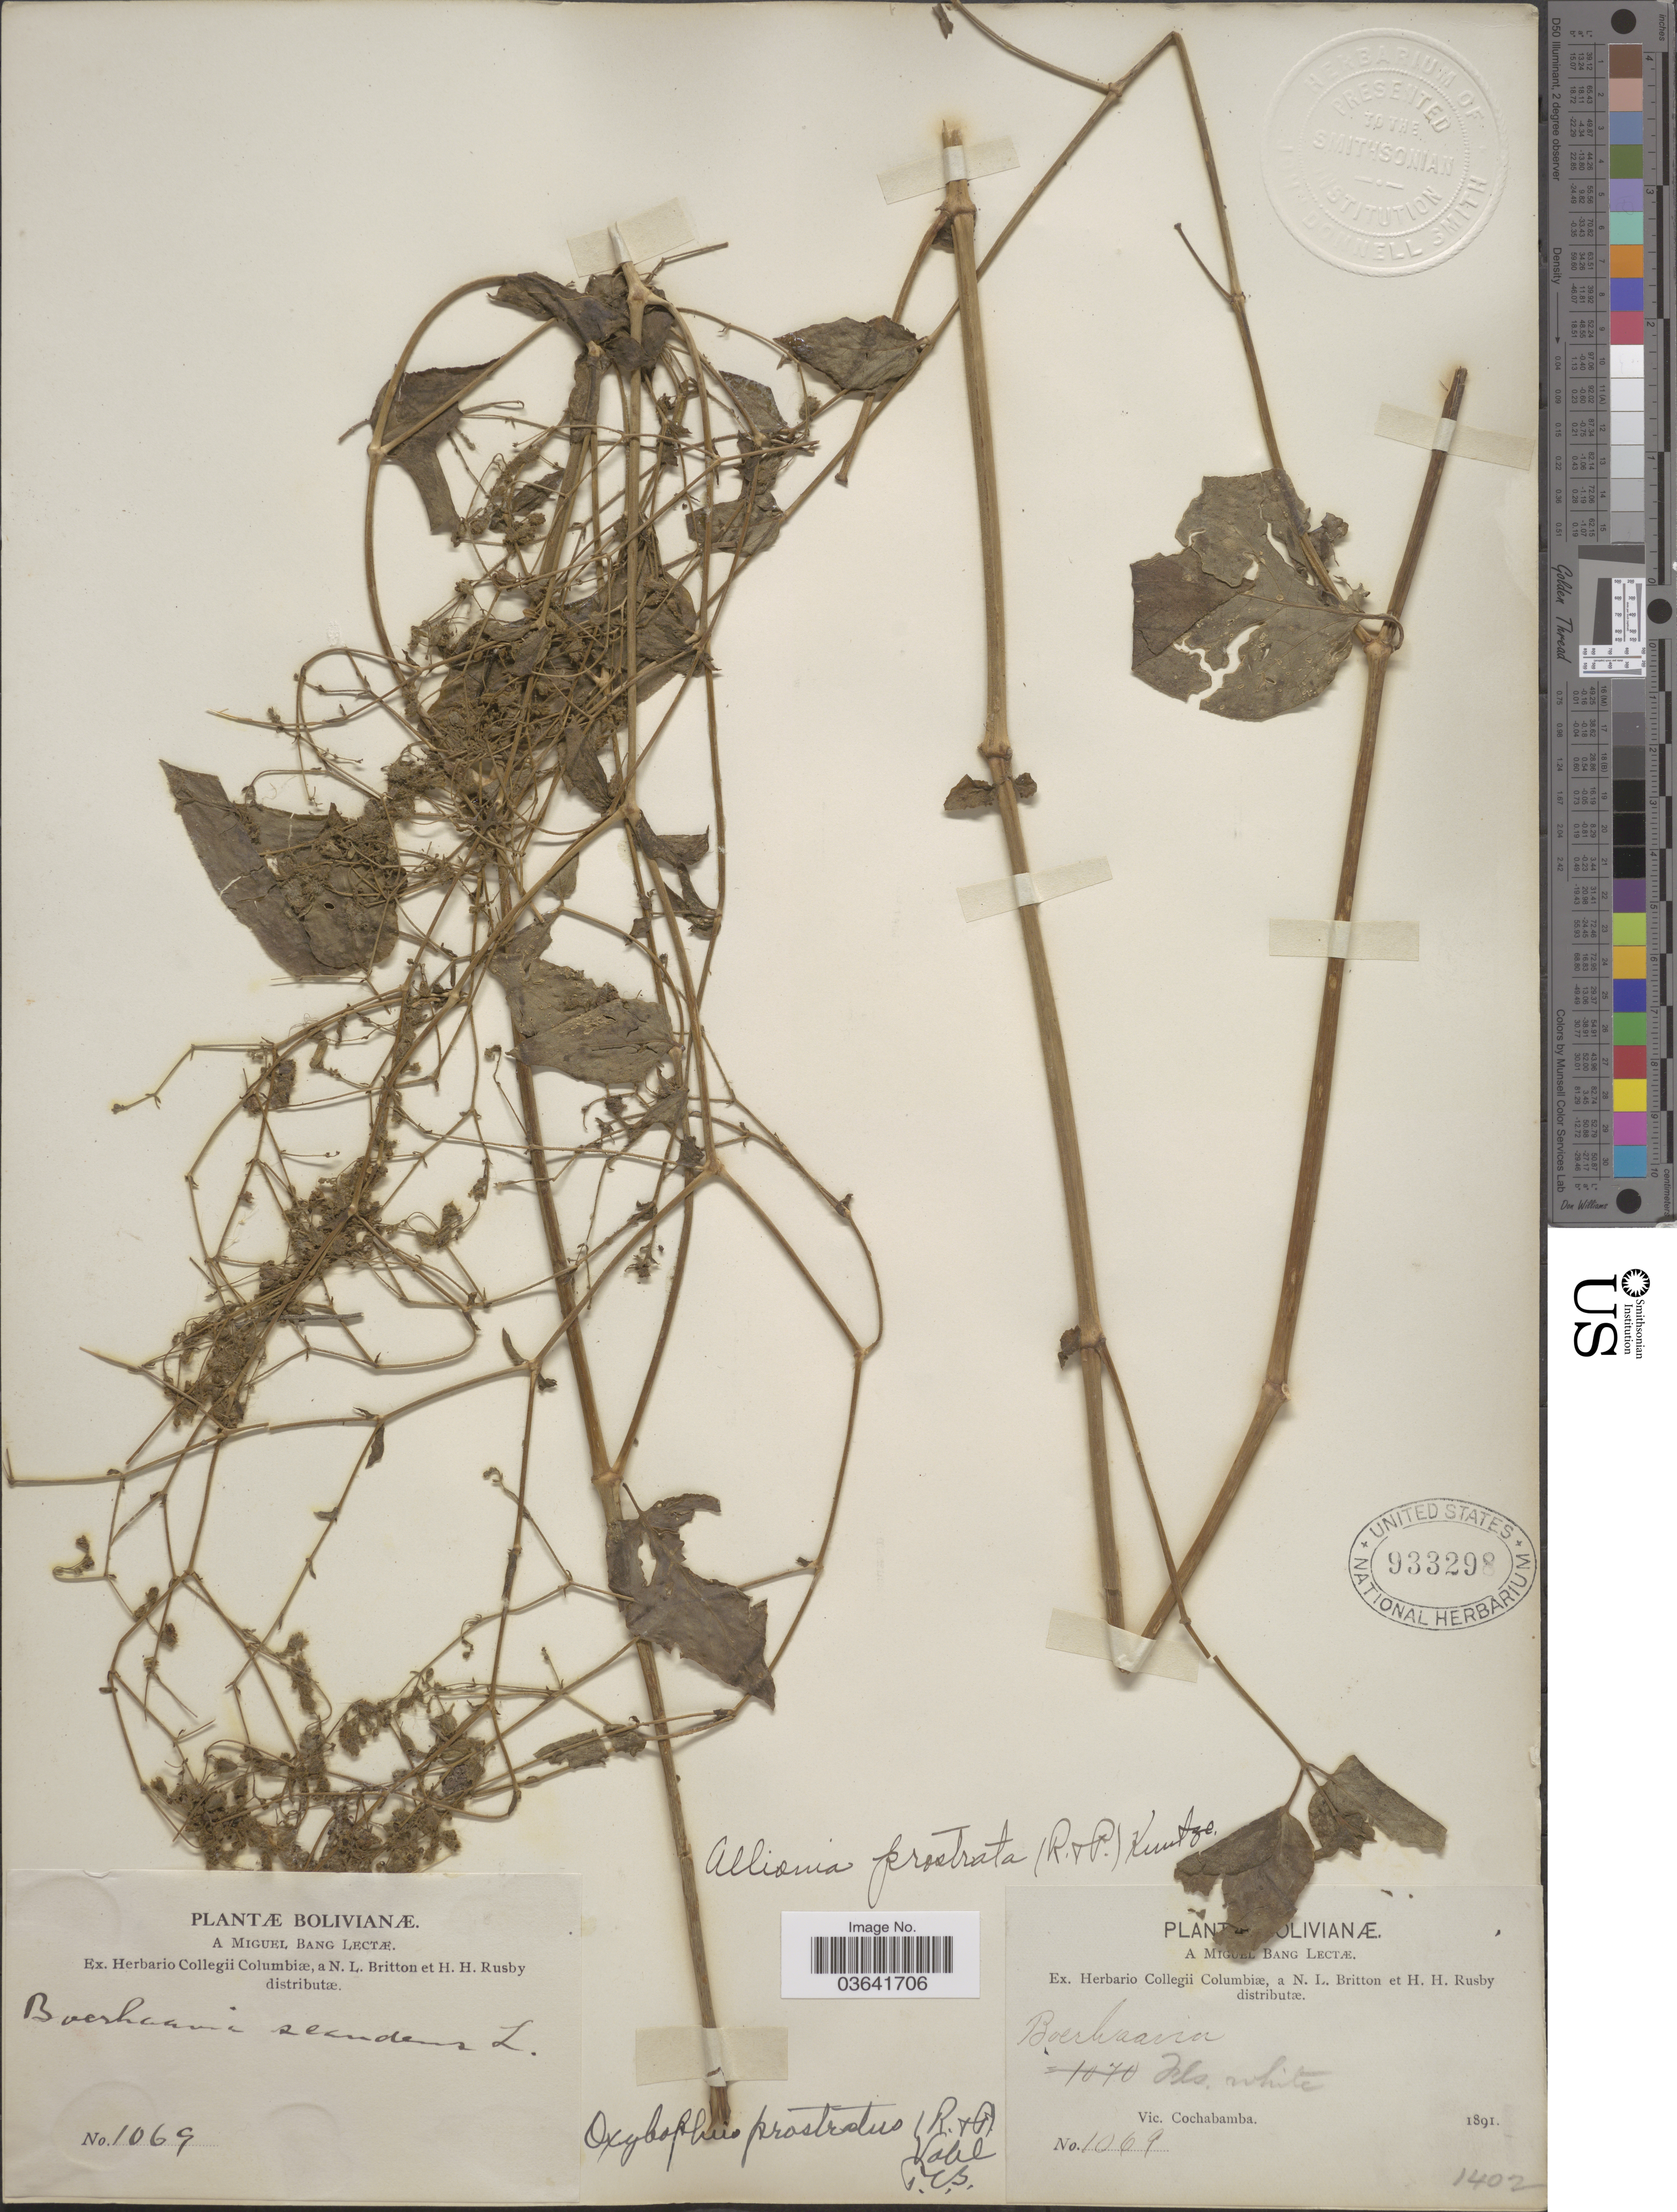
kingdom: Plantae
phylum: Tracheophyta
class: Magnoliopsida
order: Caryophyllales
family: Nyctaginaceae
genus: Mirabilis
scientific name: Mirabilis prostrata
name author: (Ruiz & Pav.) Heimerl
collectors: M. Bang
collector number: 1069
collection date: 1891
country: Bolivia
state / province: Cochabamba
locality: Vic. Cochabamba.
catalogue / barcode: US 933298